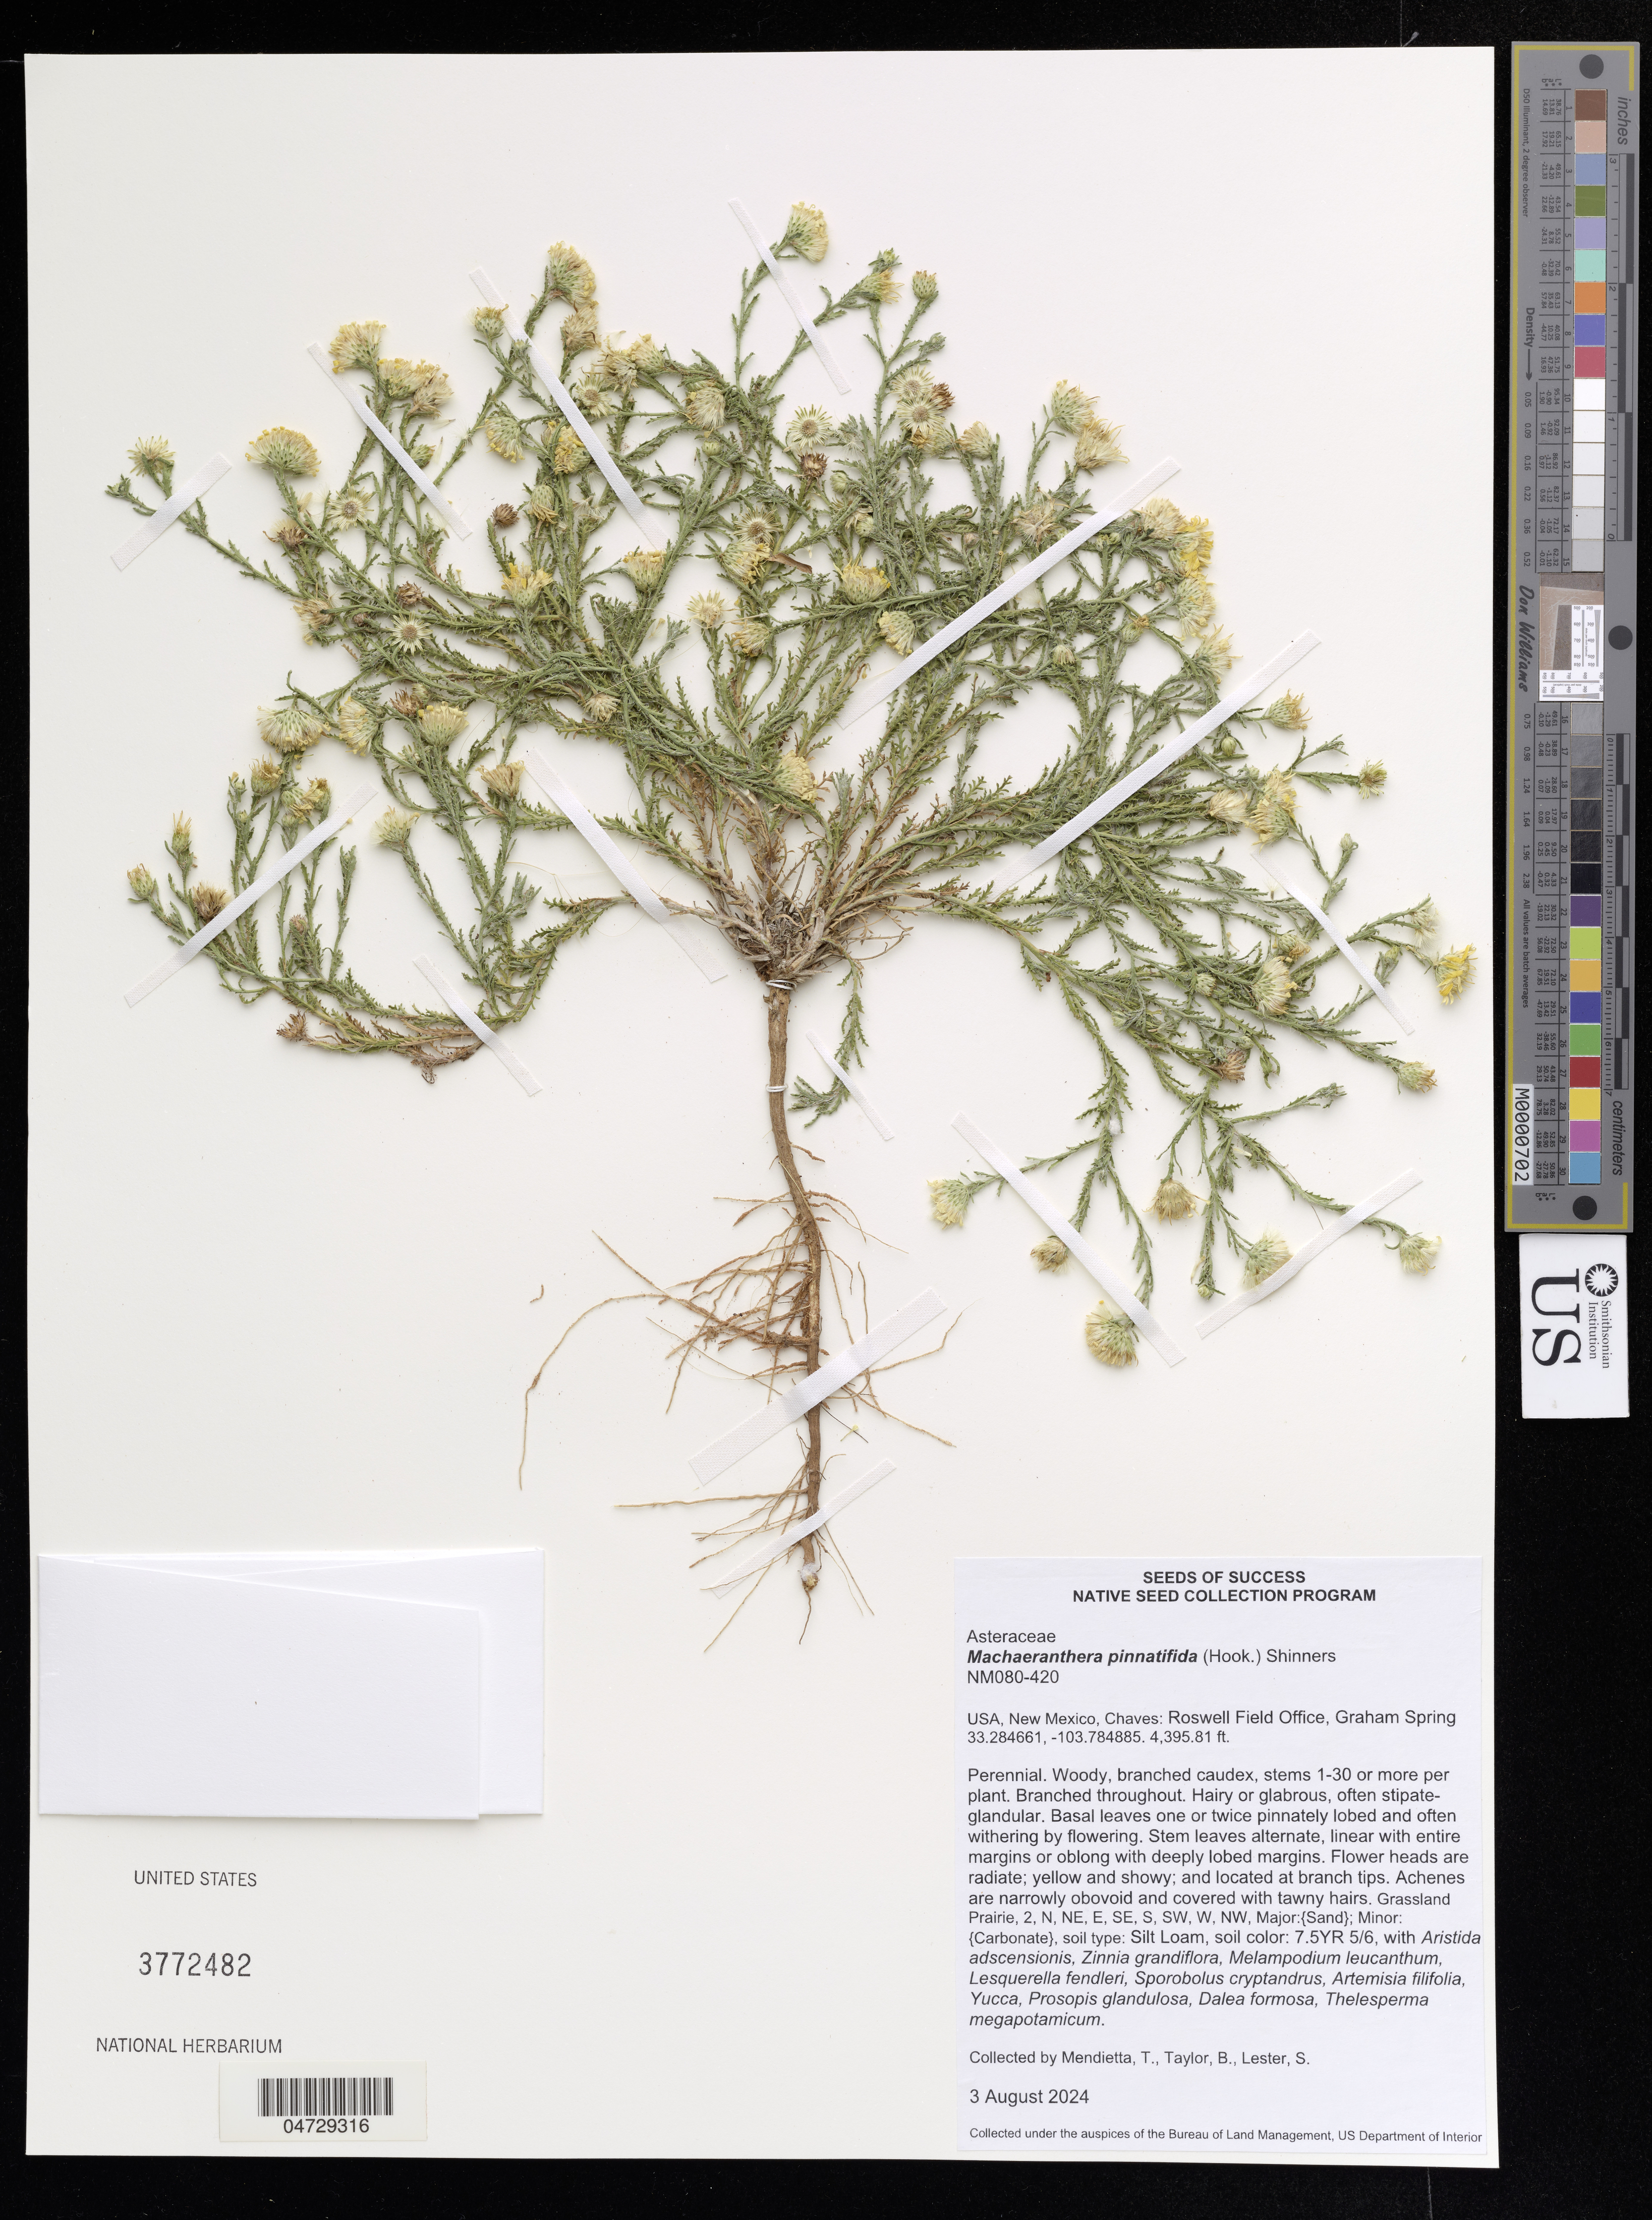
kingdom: Plantae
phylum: Tracheophyta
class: Magnoliopsida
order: Asterales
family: Asteraceae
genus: Machaeranthera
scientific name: Machaeranthera pinnatifida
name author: (Hook.) Shinners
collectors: T. Mendietta, B. Taylor & S. Lester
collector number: NM080-420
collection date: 2024-08-03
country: United States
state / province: New Mexico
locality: Chaves: Roswell Fiedl Office, Graham Spring.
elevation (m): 1339.84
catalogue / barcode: US 3772482